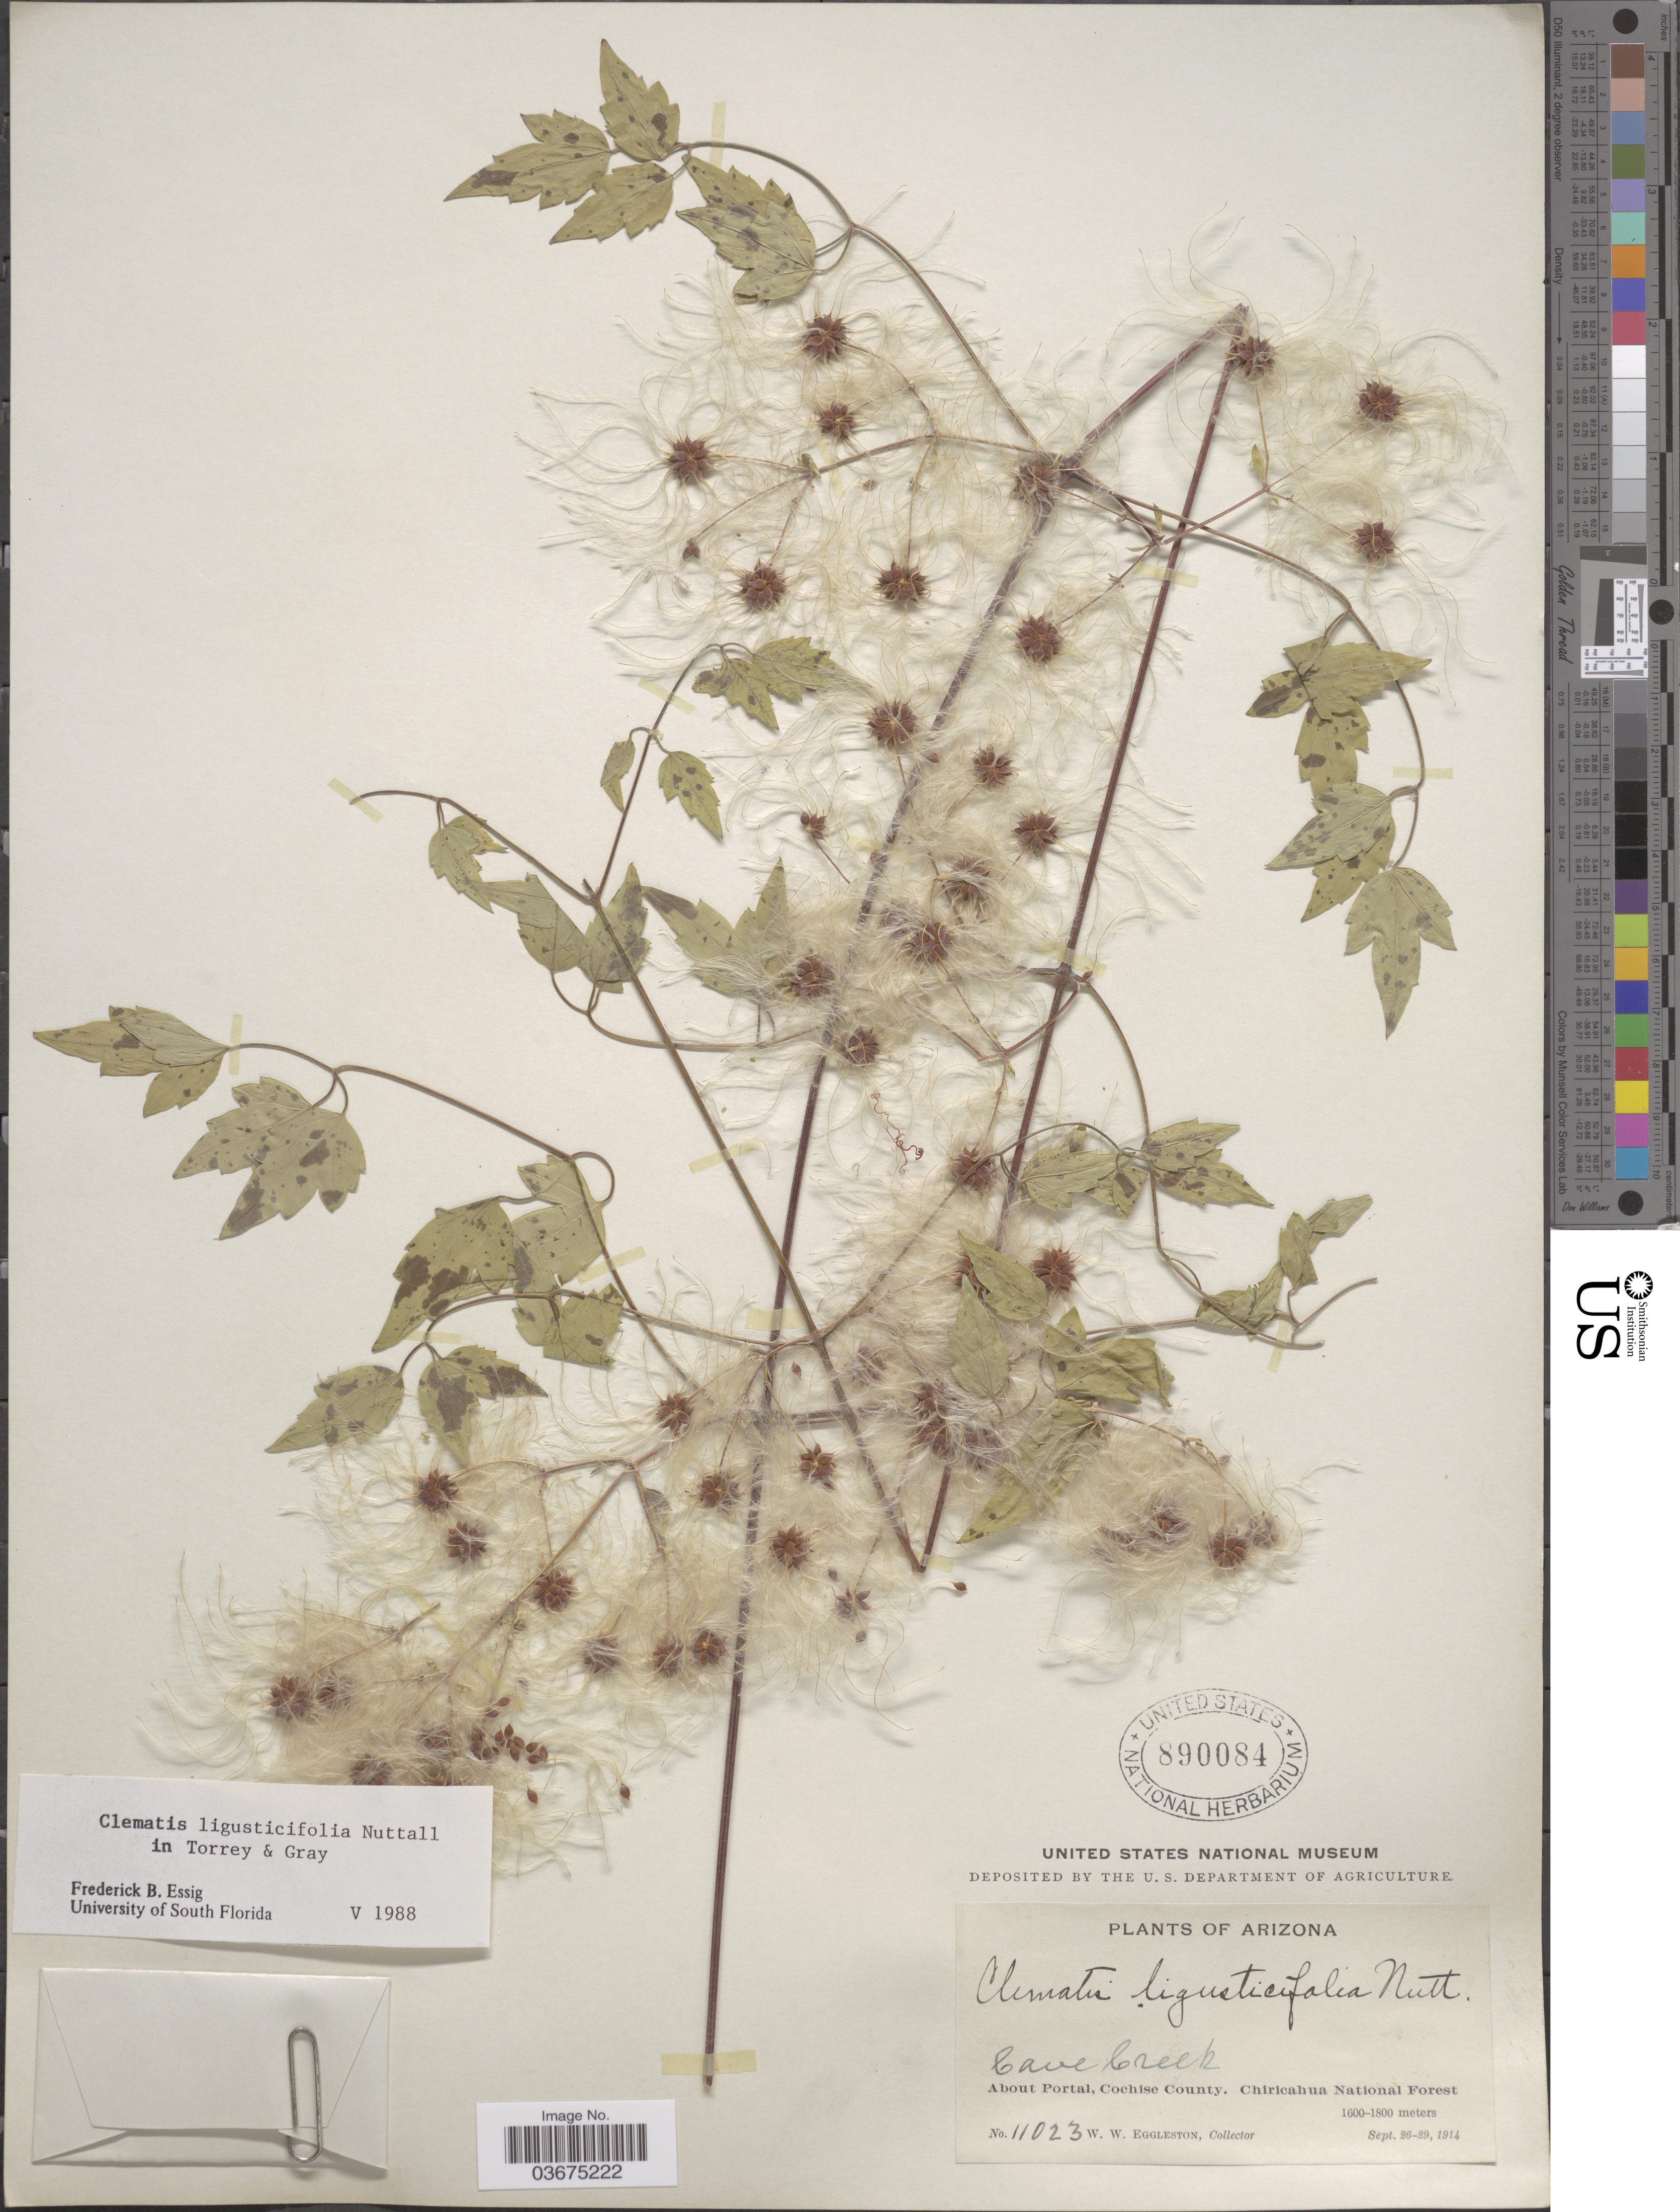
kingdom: Plantae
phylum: Tracheophyta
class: Magnoliopsida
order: Ranunculales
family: Ranunculaceae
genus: Clematis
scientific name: Clematis ligusticifolia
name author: Nutt.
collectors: W. W. Eggleston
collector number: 11023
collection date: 1914-09-26/1914-09-29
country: United States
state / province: Arizona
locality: Cave Creek. About Portal, Cochise County. Chiricahua National Forest.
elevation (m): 1600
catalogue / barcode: US 890084